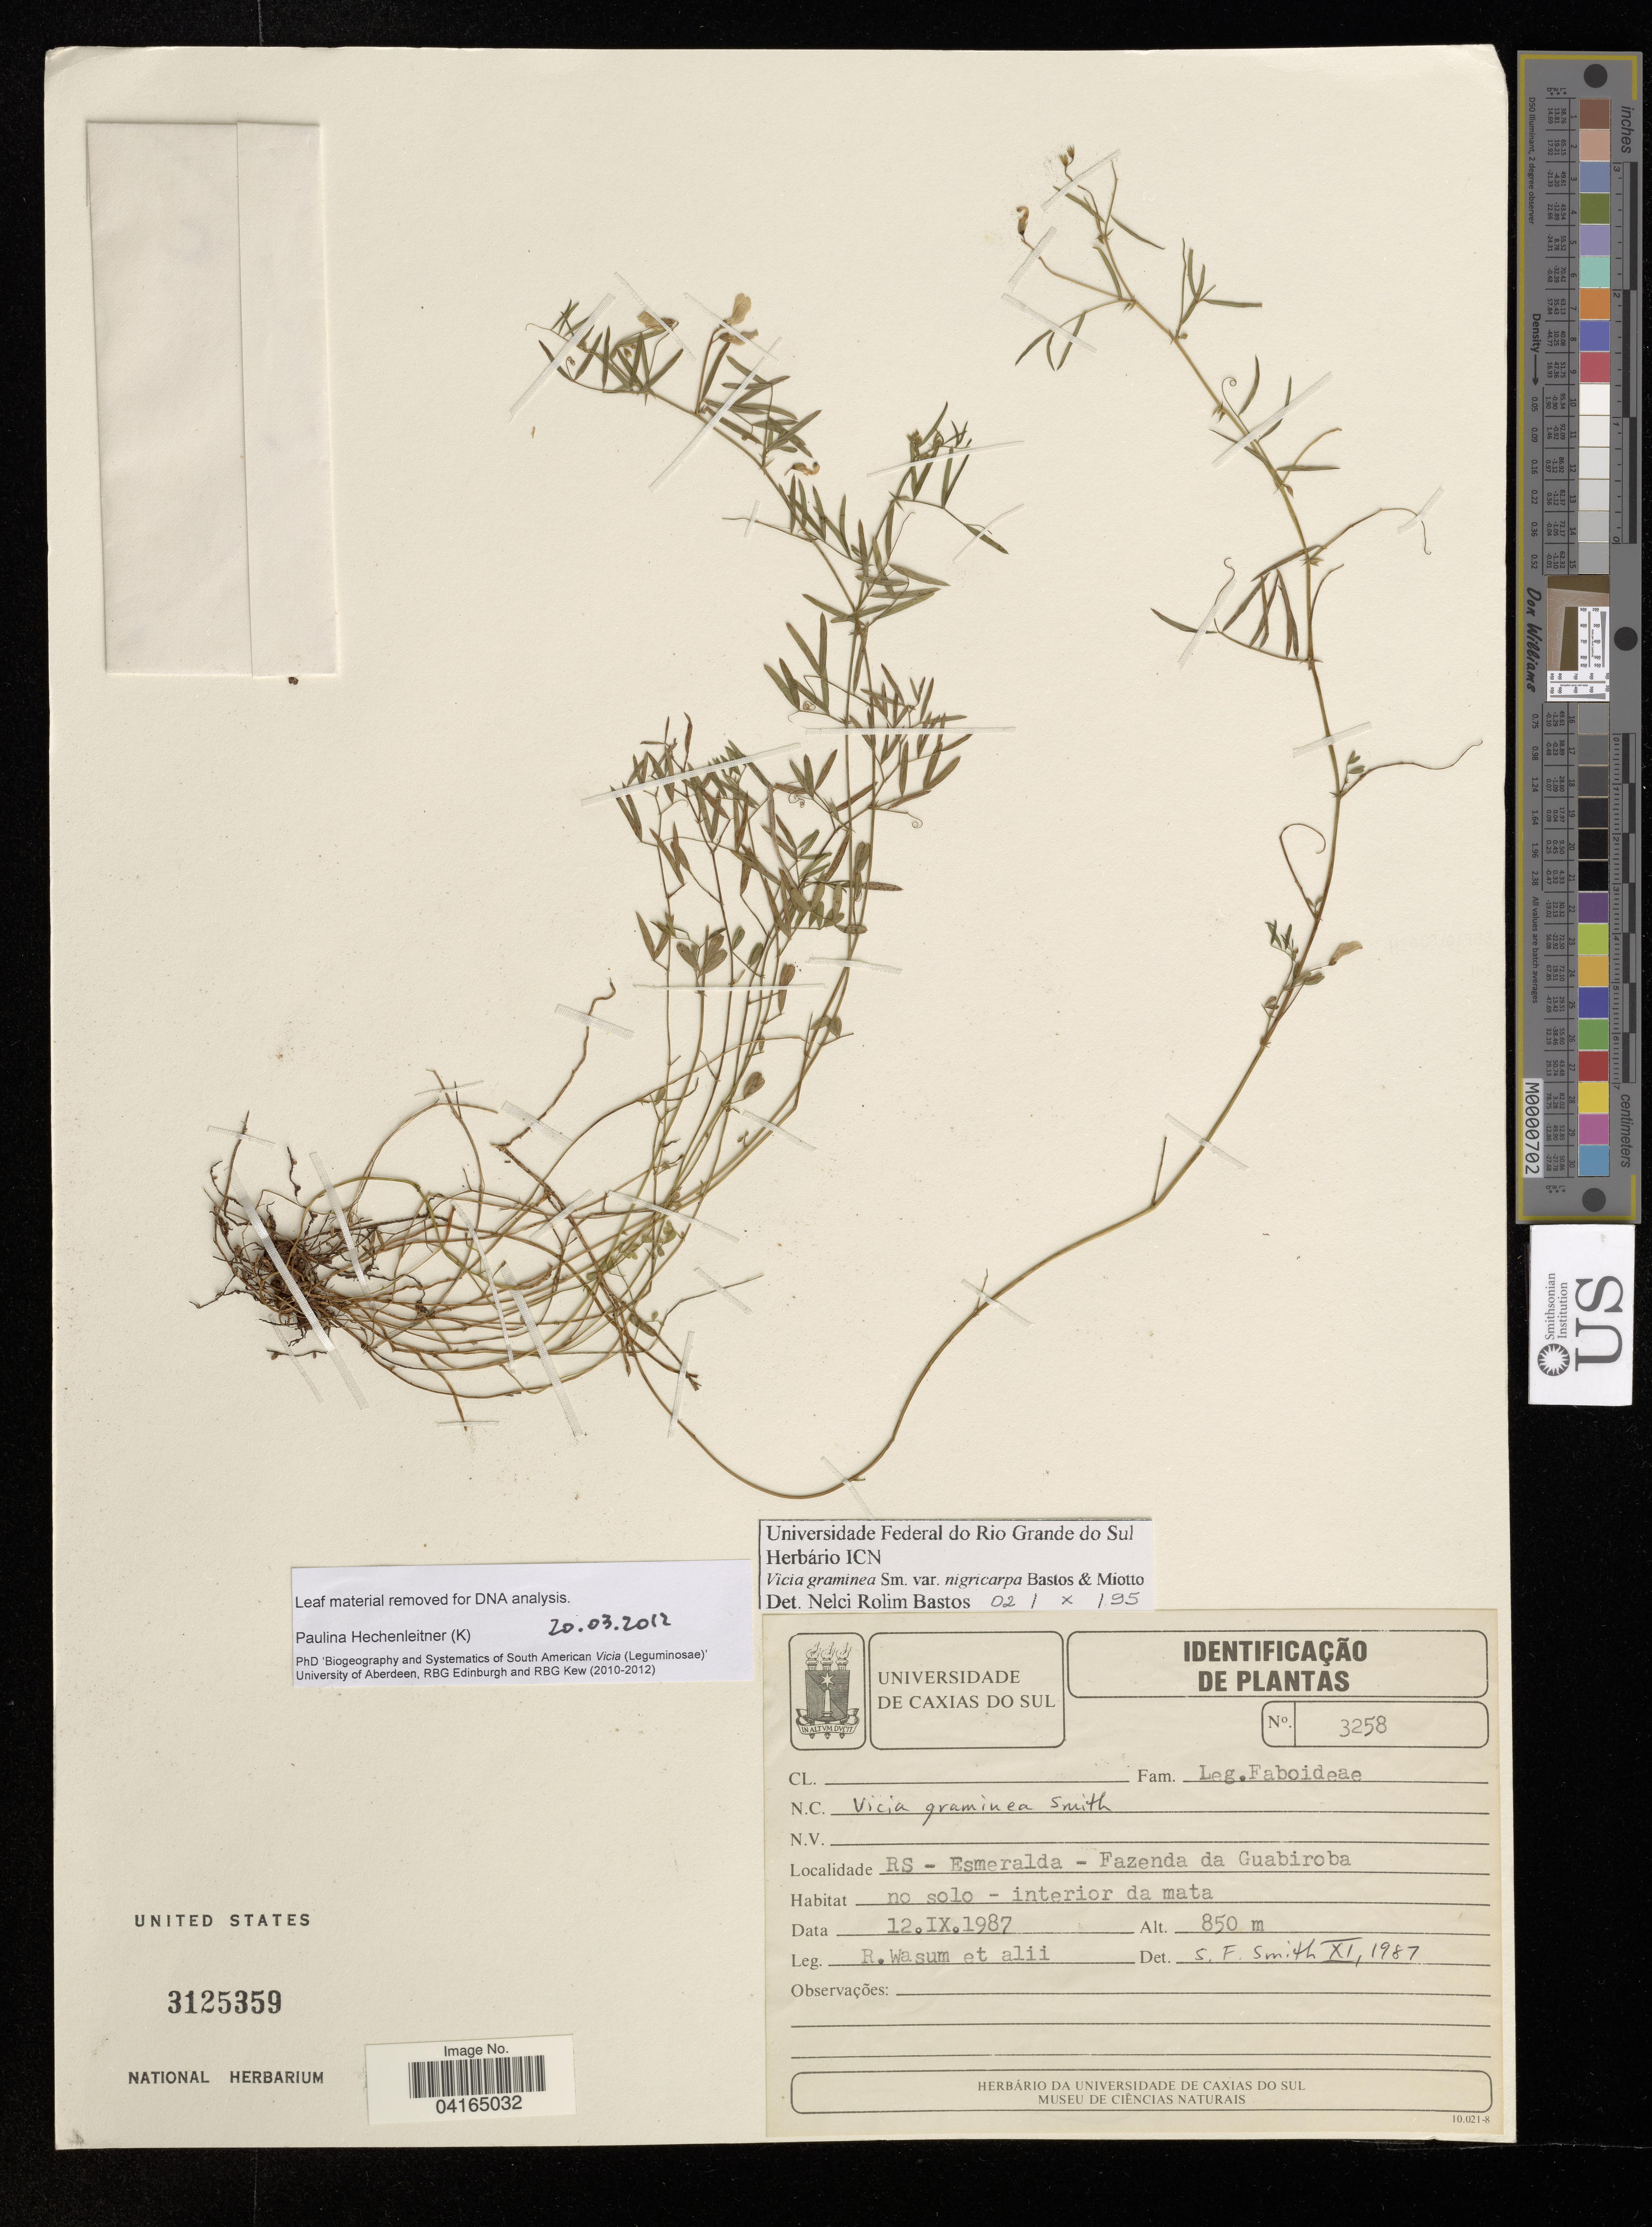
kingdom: Plantae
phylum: Tracheophyta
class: Magnoliopsida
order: Fabales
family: Fabaceae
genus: Vicia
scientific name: Vicia graminea var. nigricarpa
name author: N.R. Bastos & Miotto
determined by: Hechenleitner, Paulina, RBG Edinburgh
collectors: R. Wasum & et al.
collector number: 3258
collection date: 1987-09-12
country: Brazil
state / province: Rio Grande do Sul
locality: RS - Esmeralda - Fazenda da Guabiroba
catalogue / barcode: US 3125359